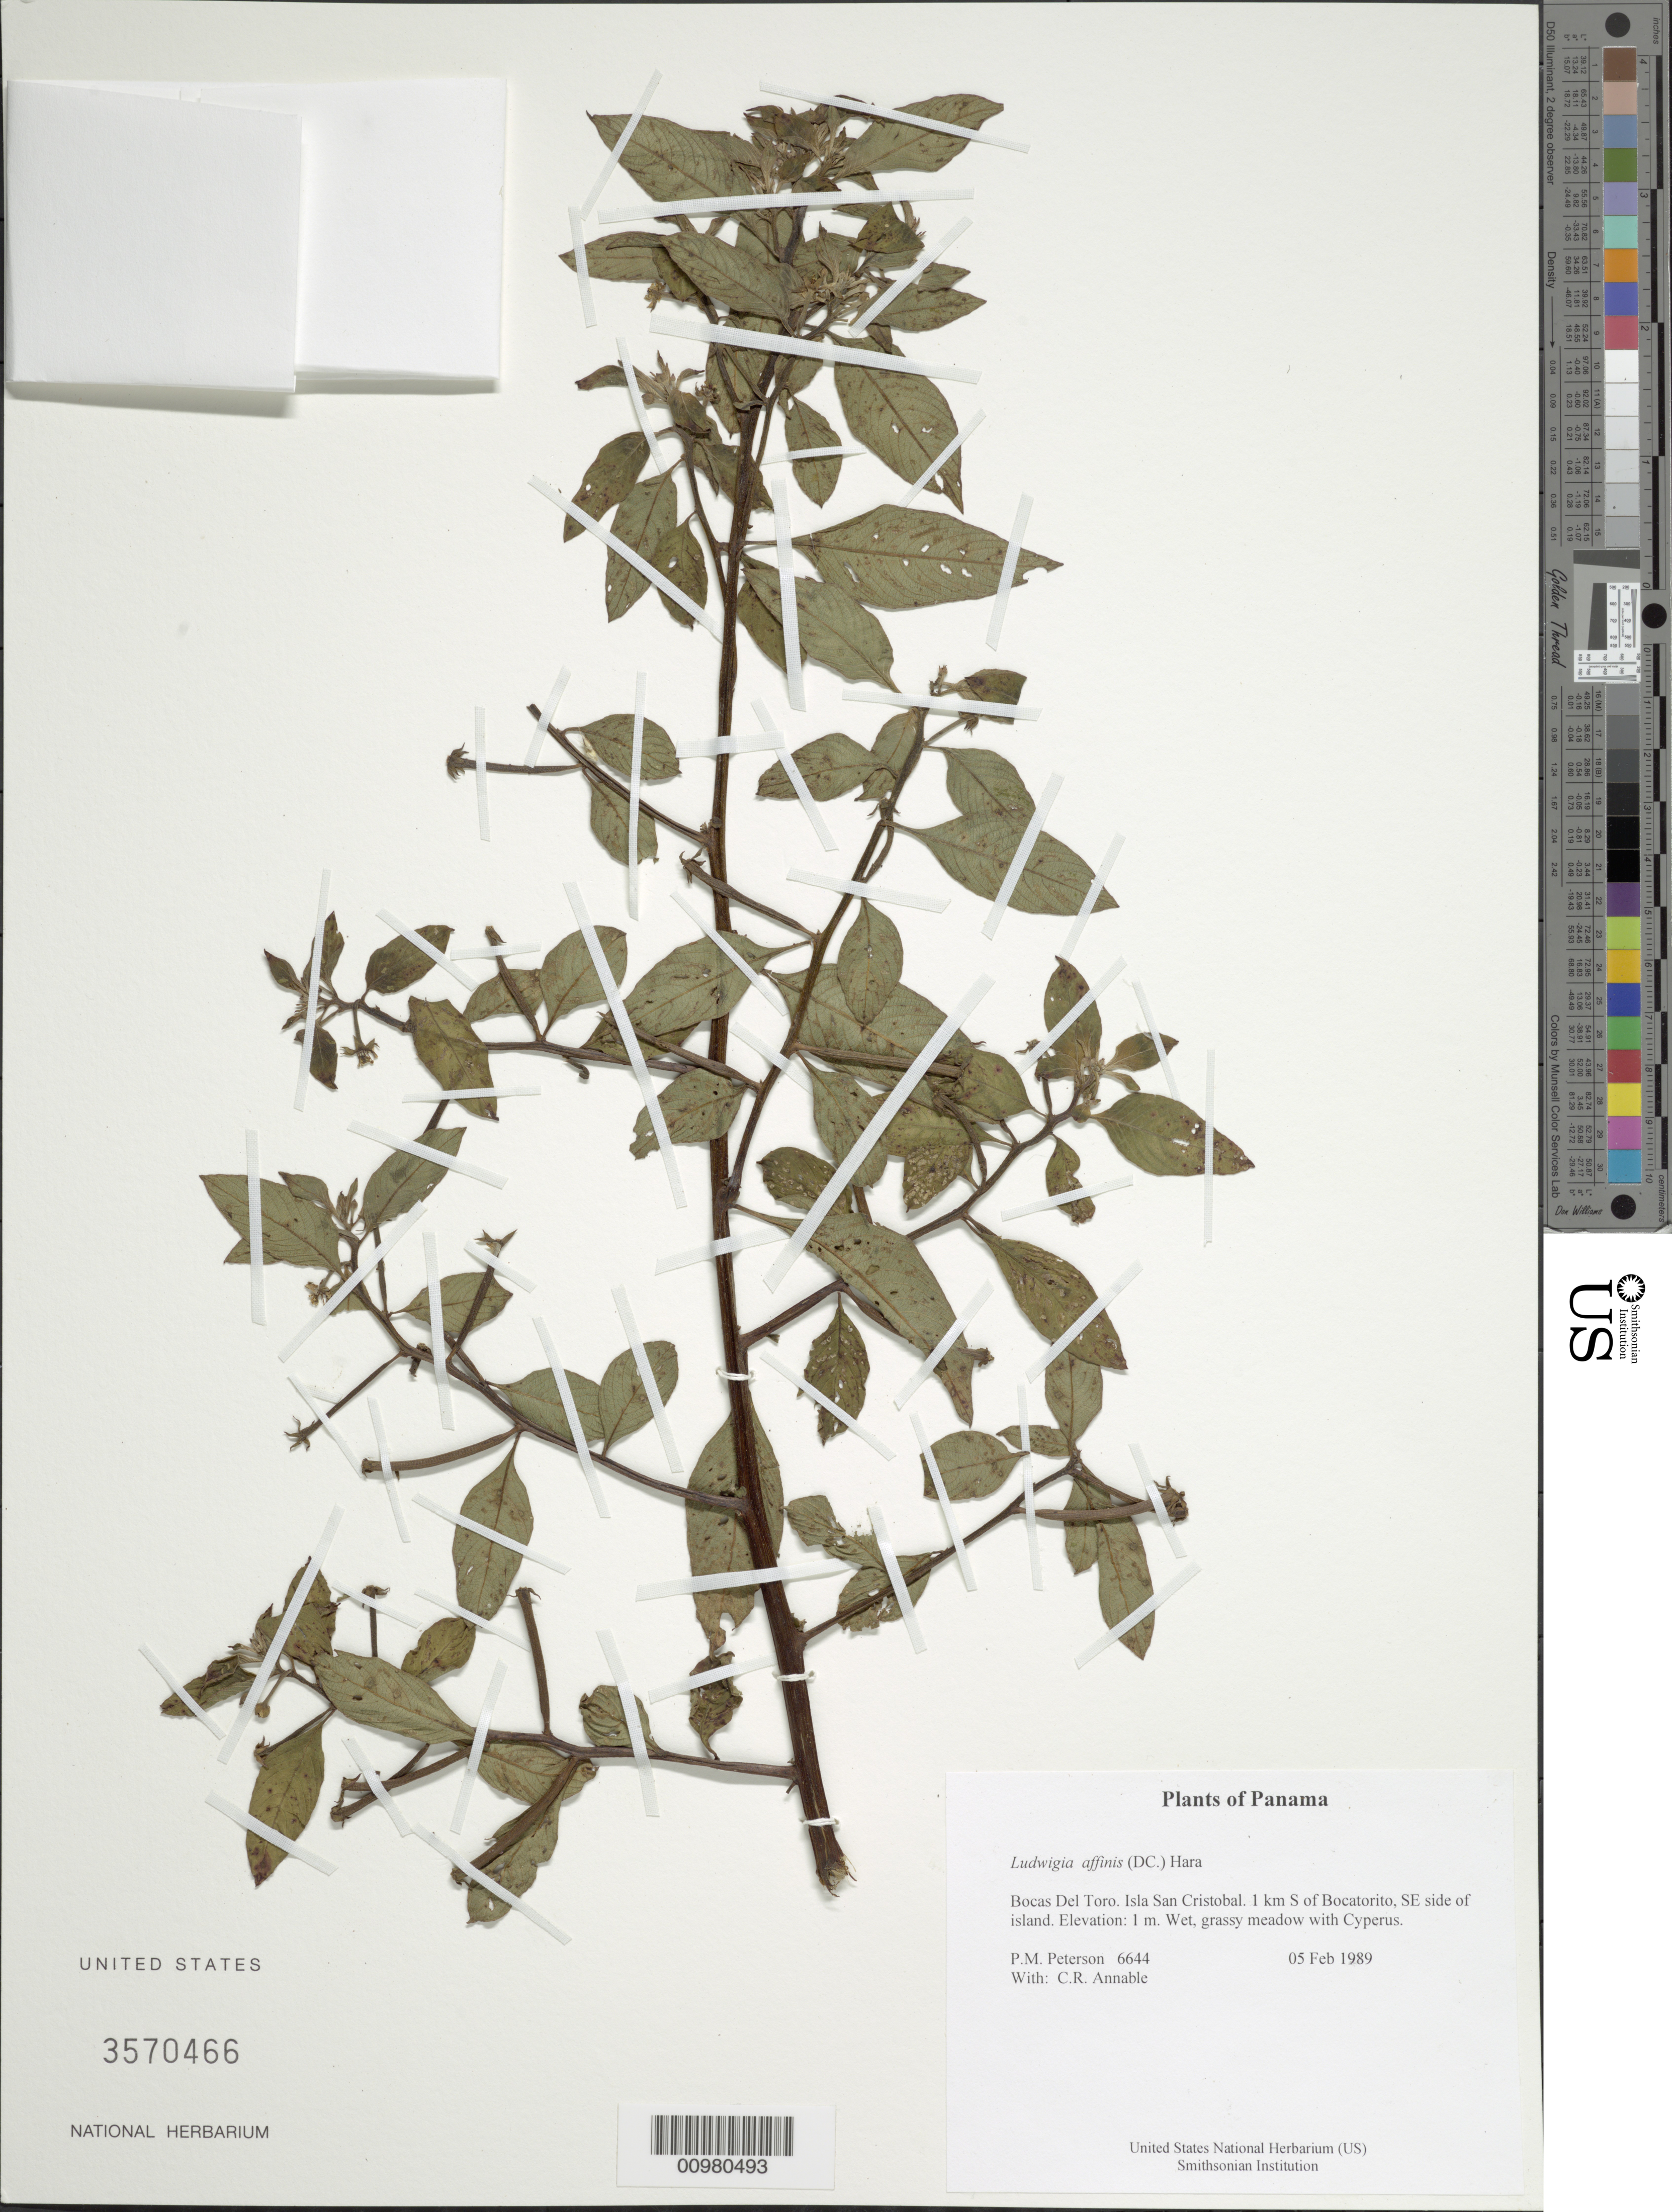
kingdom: Plantae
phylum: Tracheophyta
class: Magnoliopsida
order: Myrtales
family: Onagraceae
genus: Ludwigia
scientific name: Ludwigia affinis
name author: (DC.) H. Hara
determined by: Zardini, E. M.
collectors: P. M. Peterson & C. R. Annable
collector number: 06644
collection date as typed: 05 Feb 1989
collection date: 1989-02-05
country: Panama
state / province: Bocas del Toro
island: San Cristobal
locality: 1 km S of Bocatorito, SE side of island.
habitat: Wet, grassy meadow with Cyperus.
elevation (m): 1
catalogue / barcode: US 3570466